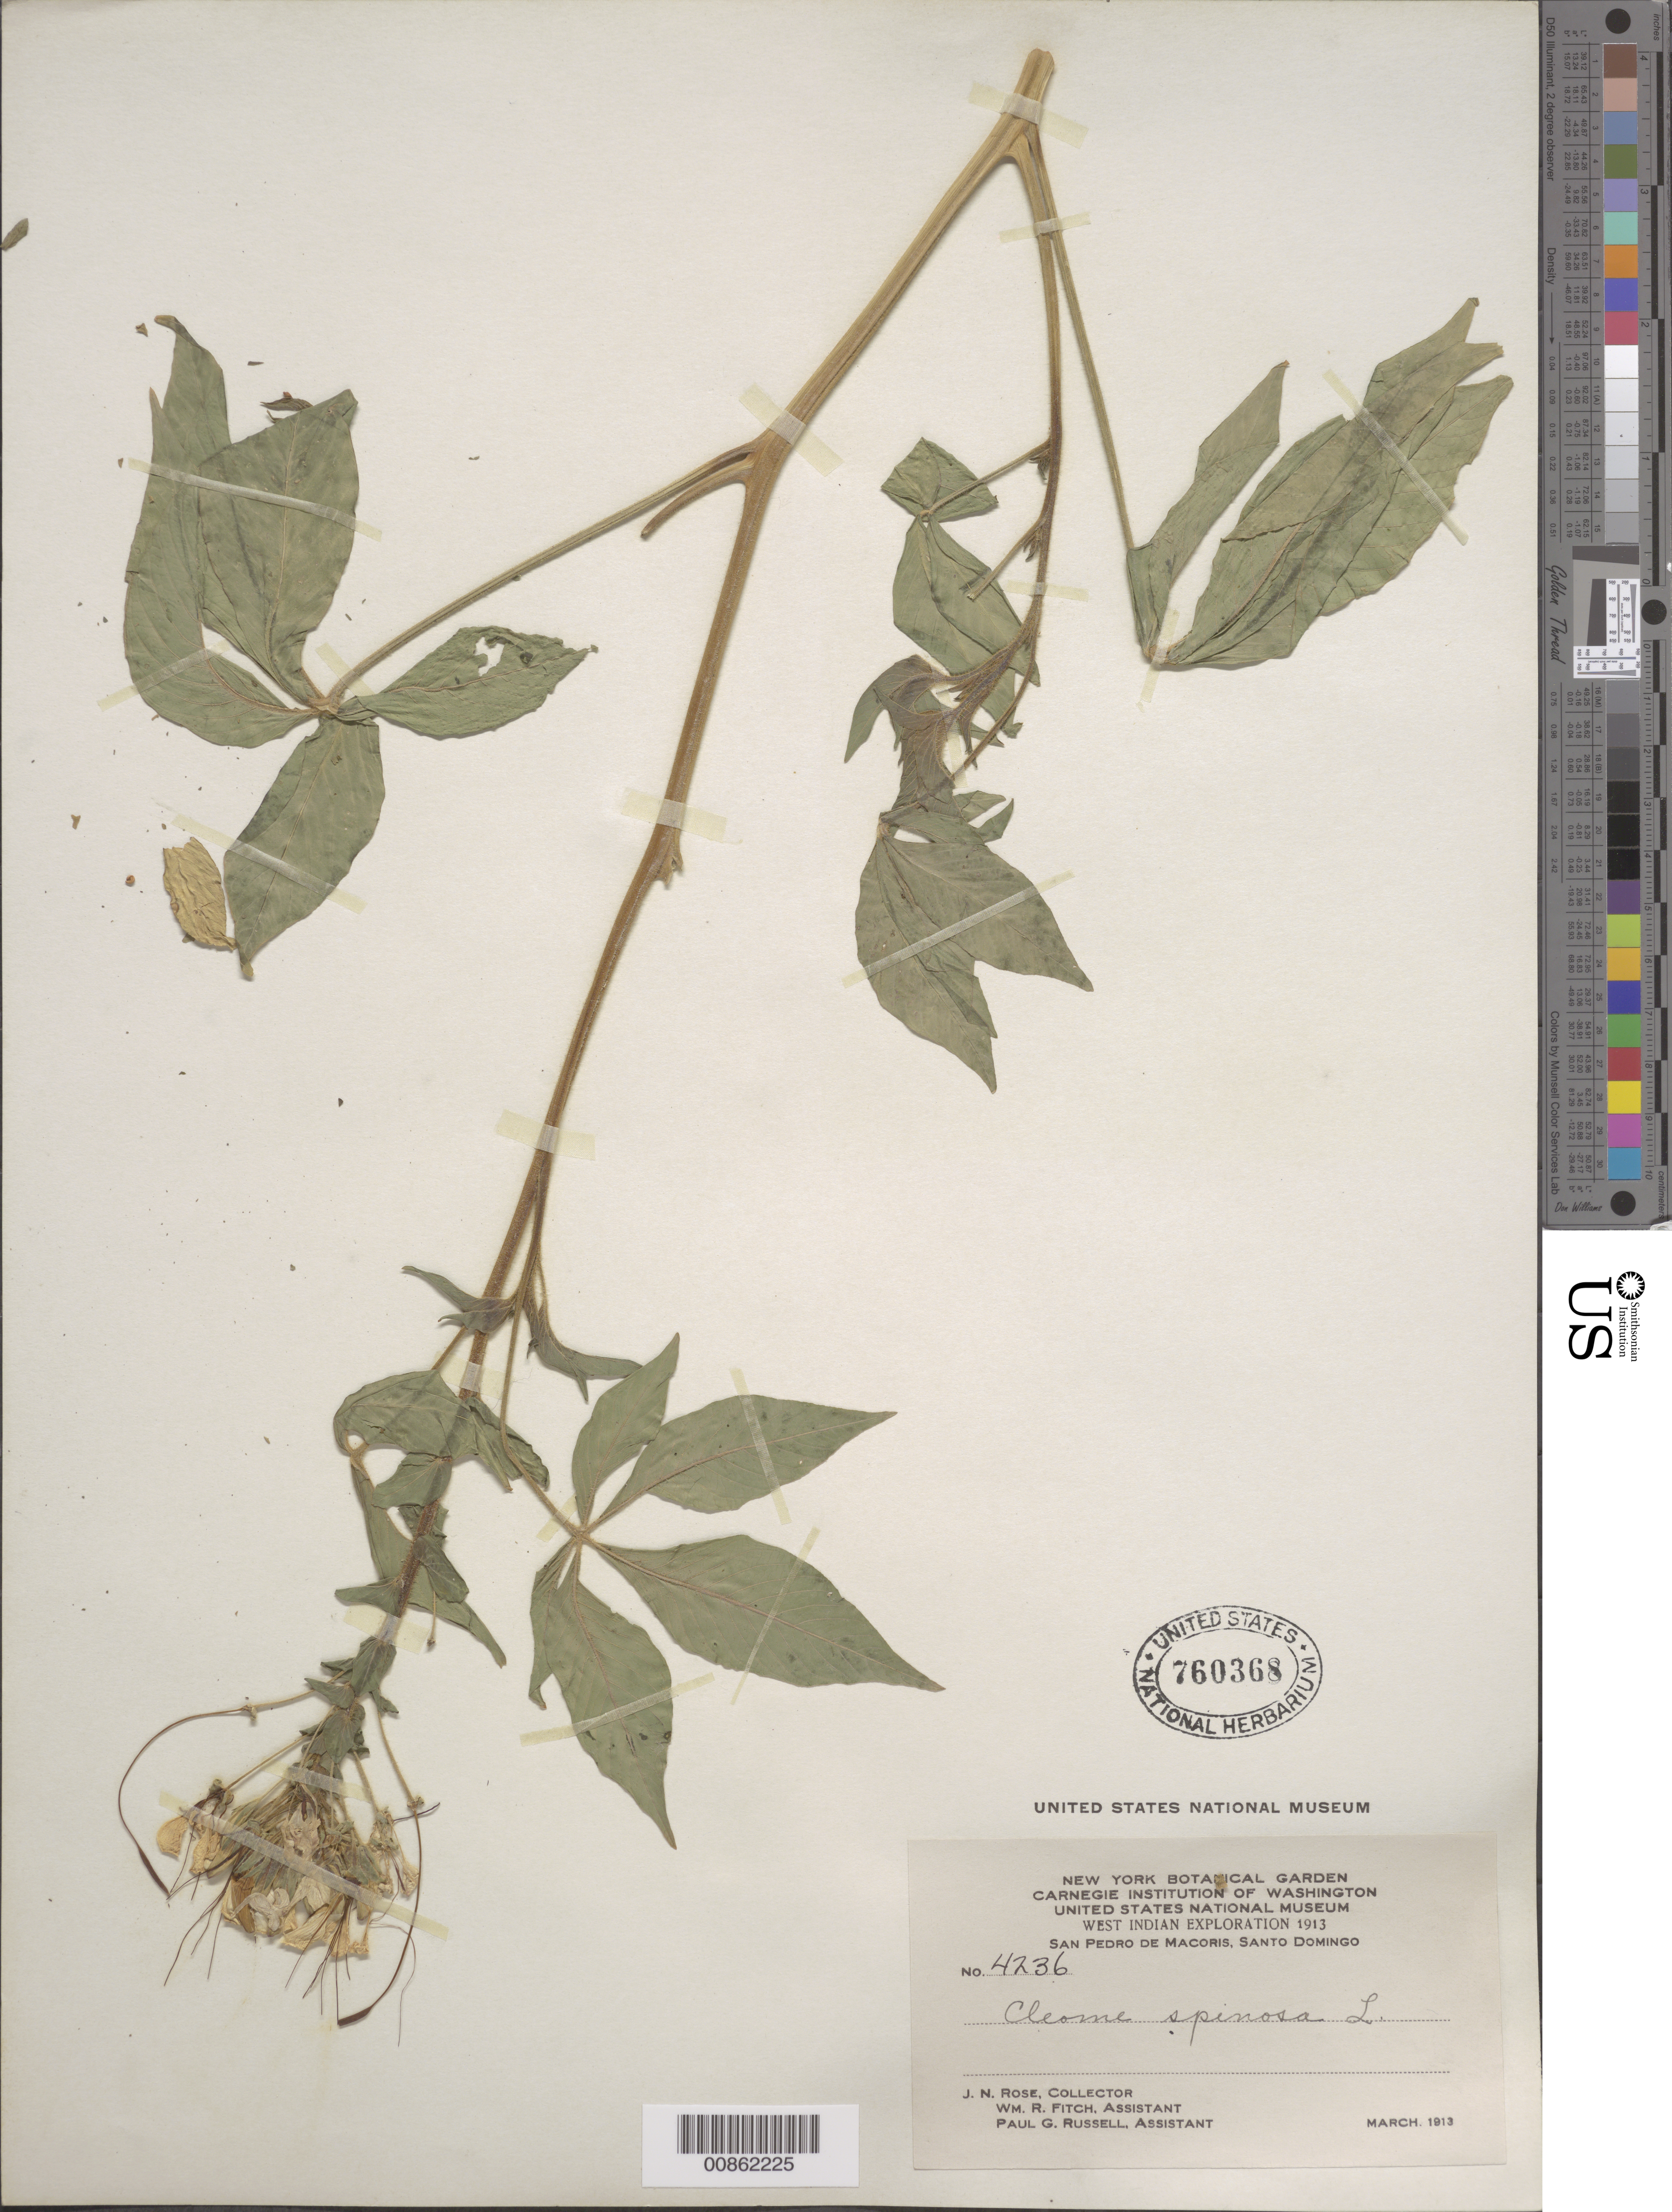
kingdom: Plantae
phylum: Tracheophyta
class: Magnoliopsida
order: Brassicales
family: Cleomaceae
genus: Tarenaya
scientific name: Tarenaya spinosa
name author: (Jacq.) Raf.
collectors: J. N. Rose, W. R. Fitch & P. G. Russell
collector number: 4236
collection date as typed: Mar 1913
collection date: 1913-03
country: Dominican Republic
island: Hispaniola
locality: San Pedro de Macoris, Santo Domingo.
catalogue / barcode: US 760368